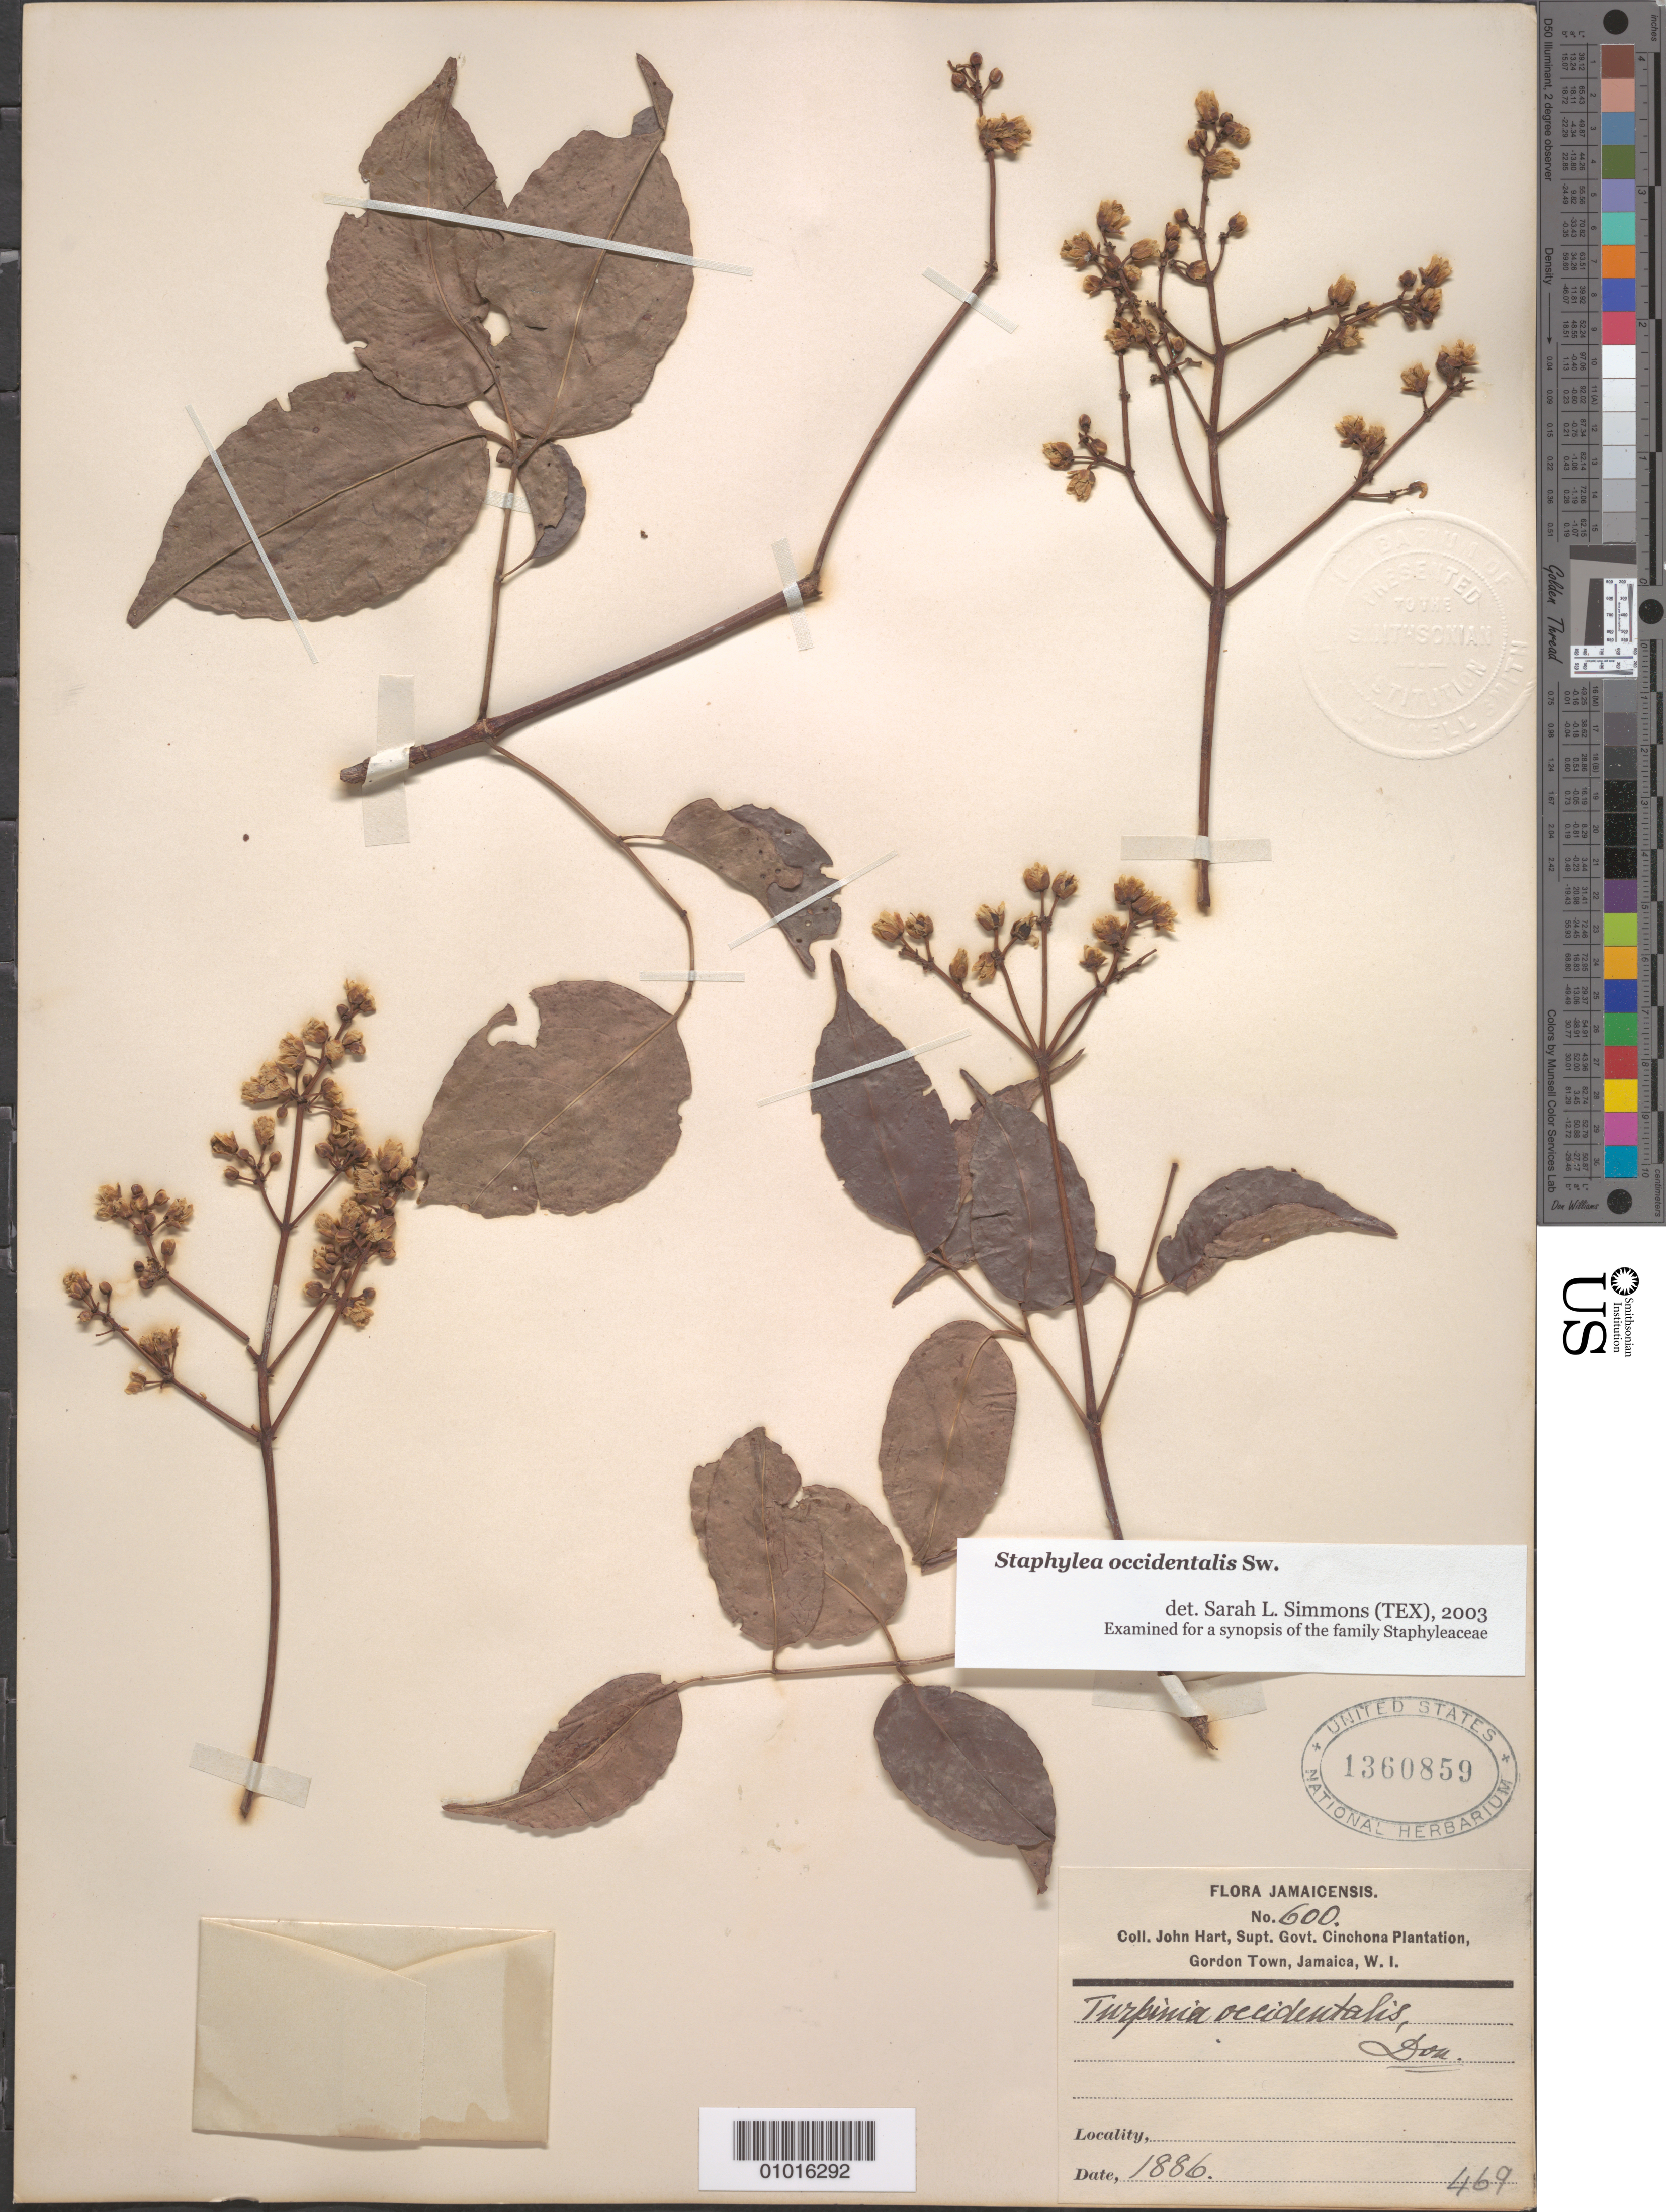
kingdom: Plantae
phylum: Tracheophyta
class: Magnoliopsida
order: Crossosomatales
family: Staphyleaceae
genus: Staphylea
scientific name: Staphylea occidentalis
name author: Sw.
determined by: Simmons, S. L.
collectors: J. H. Hart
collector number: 600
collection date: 1886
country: Jamaica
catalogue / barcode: US 1360859